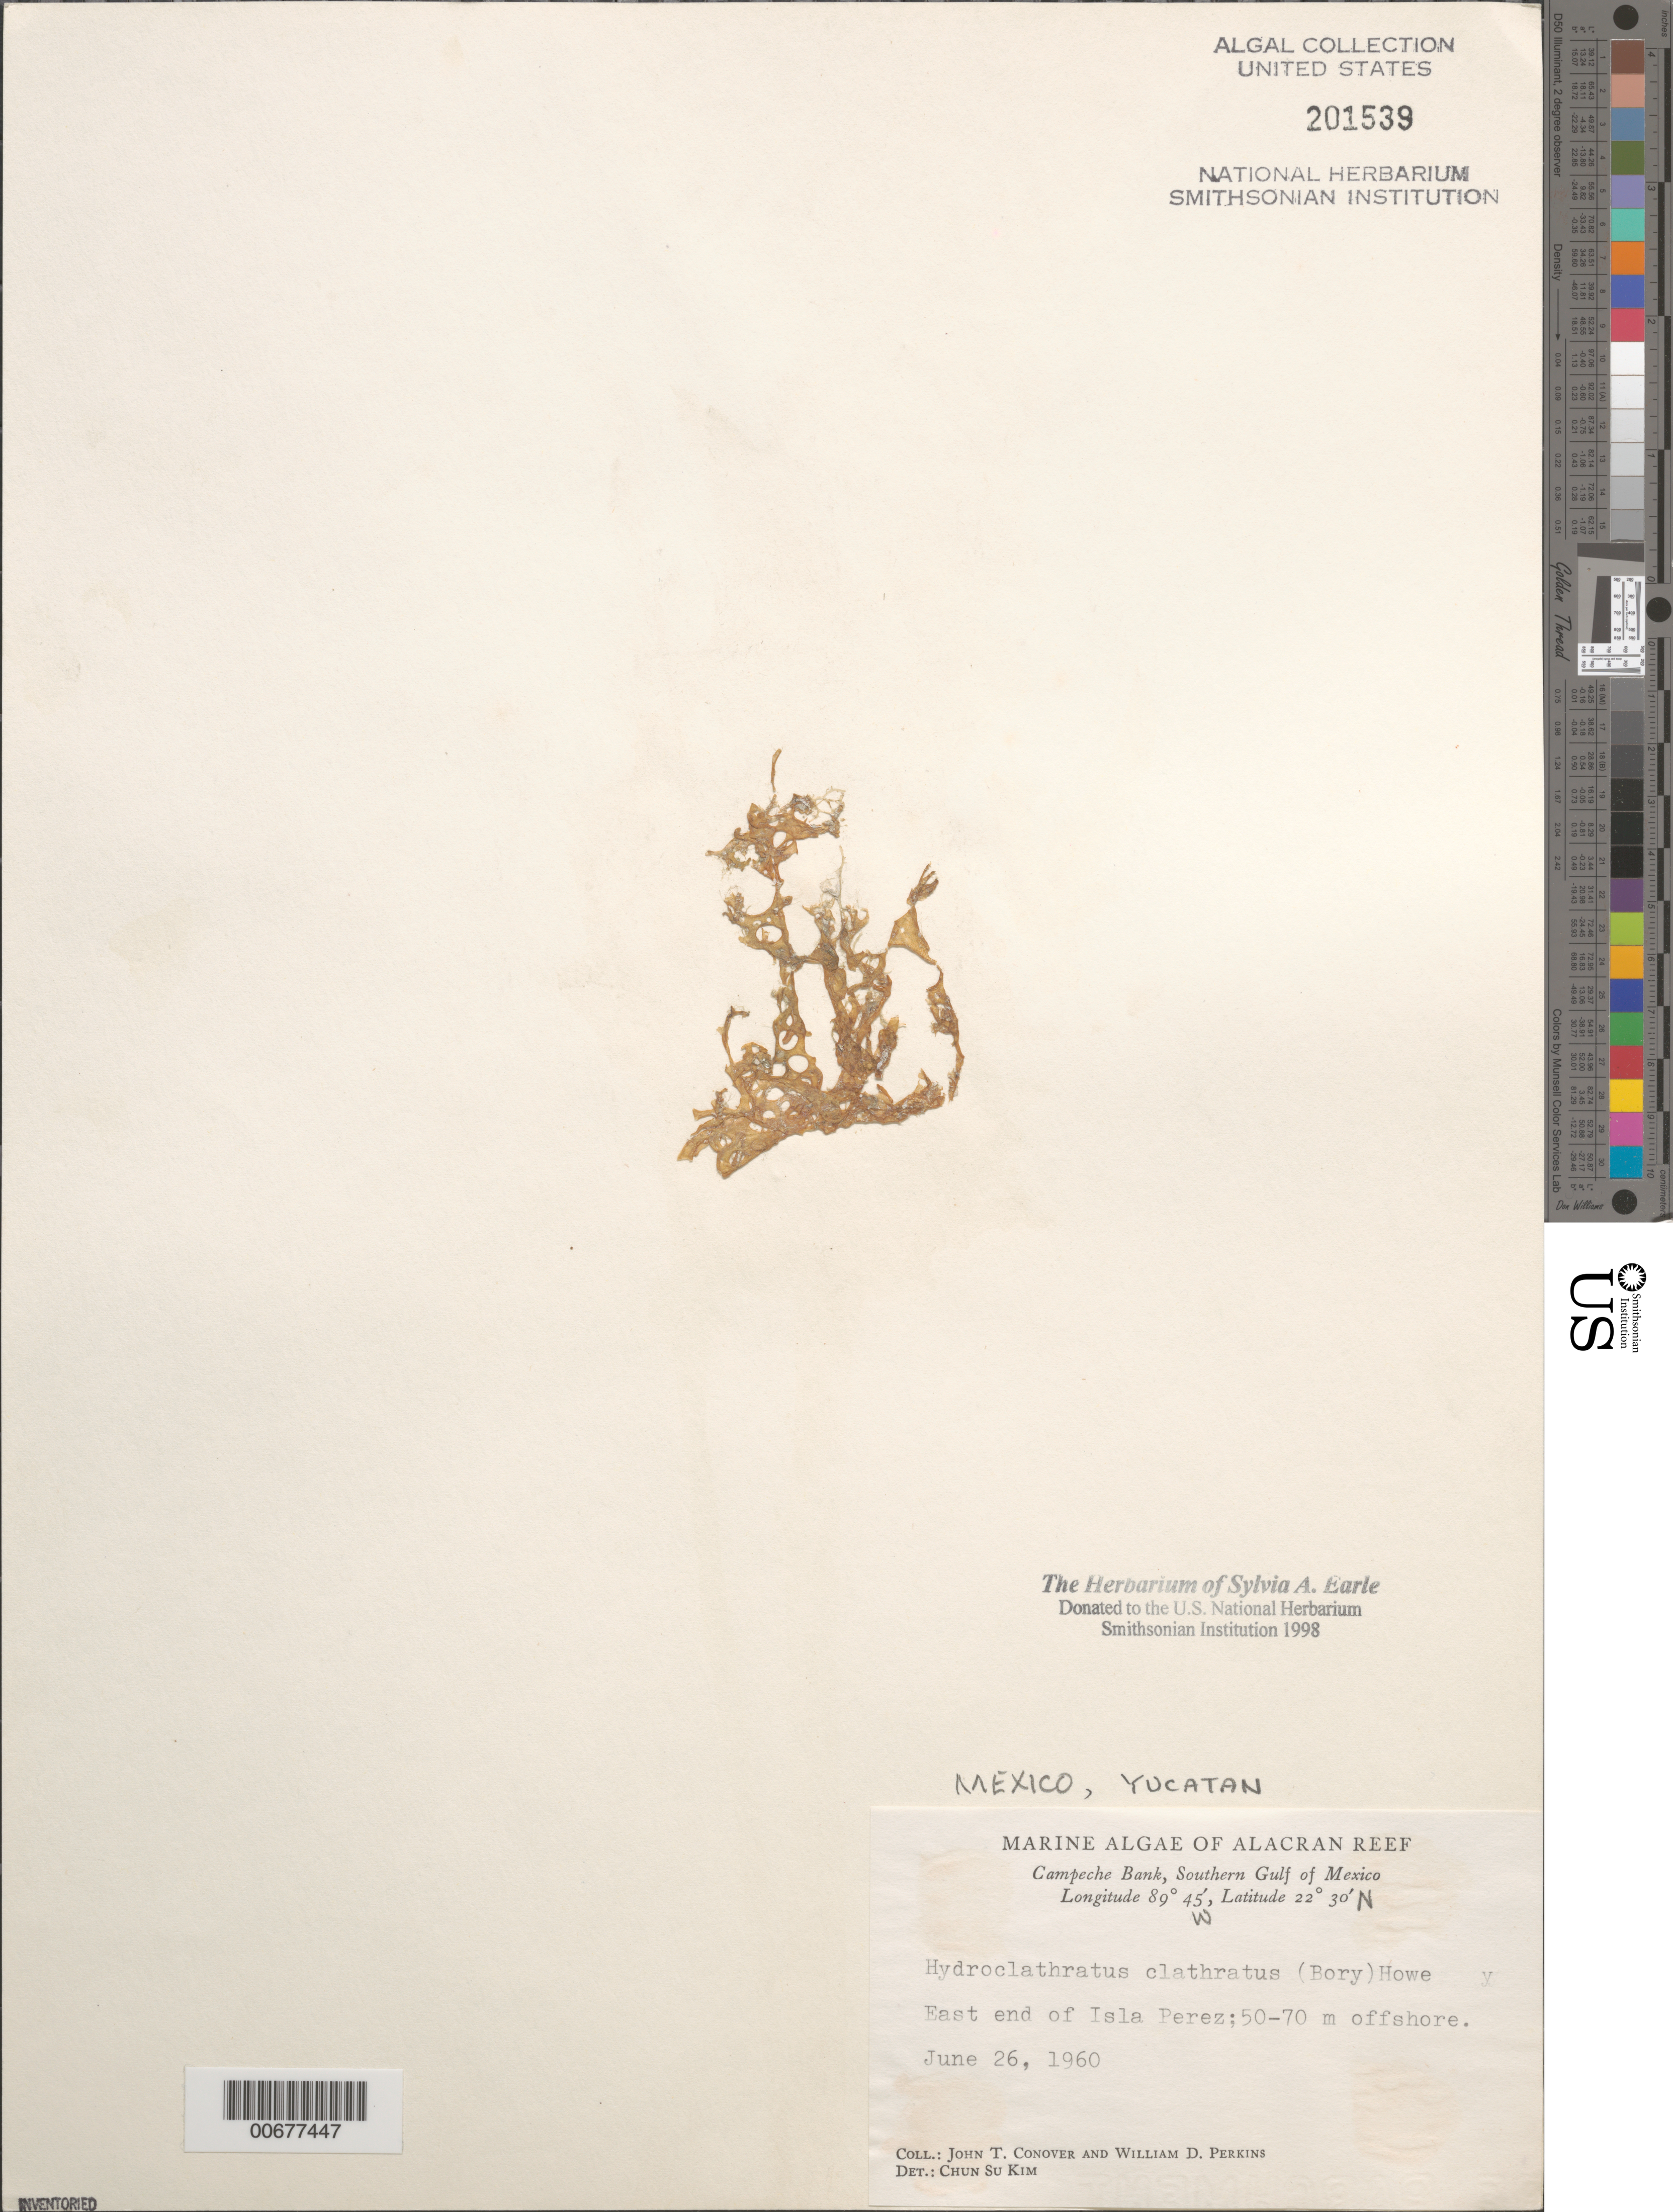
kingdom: Chromista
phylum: Ochrophyta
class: Phaeophyceae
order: Scytosiphonales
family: Scytosiphonaceae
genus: Hydroclathrus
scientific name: Hydroclathrus clathratus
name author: (C. Agardh) M. Howe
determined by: Kim, Chun Su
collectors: J. T. Conover & W. D. Perkins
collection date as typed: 26 Jun 1960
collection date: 1960-06-26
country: Mexico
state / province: Yucatan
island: Isla Perez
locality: Alacran Reef, Campeche Bank, southern Gulf of Mexico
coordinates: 22 30' N, 89 45' W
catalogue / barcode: US 201539